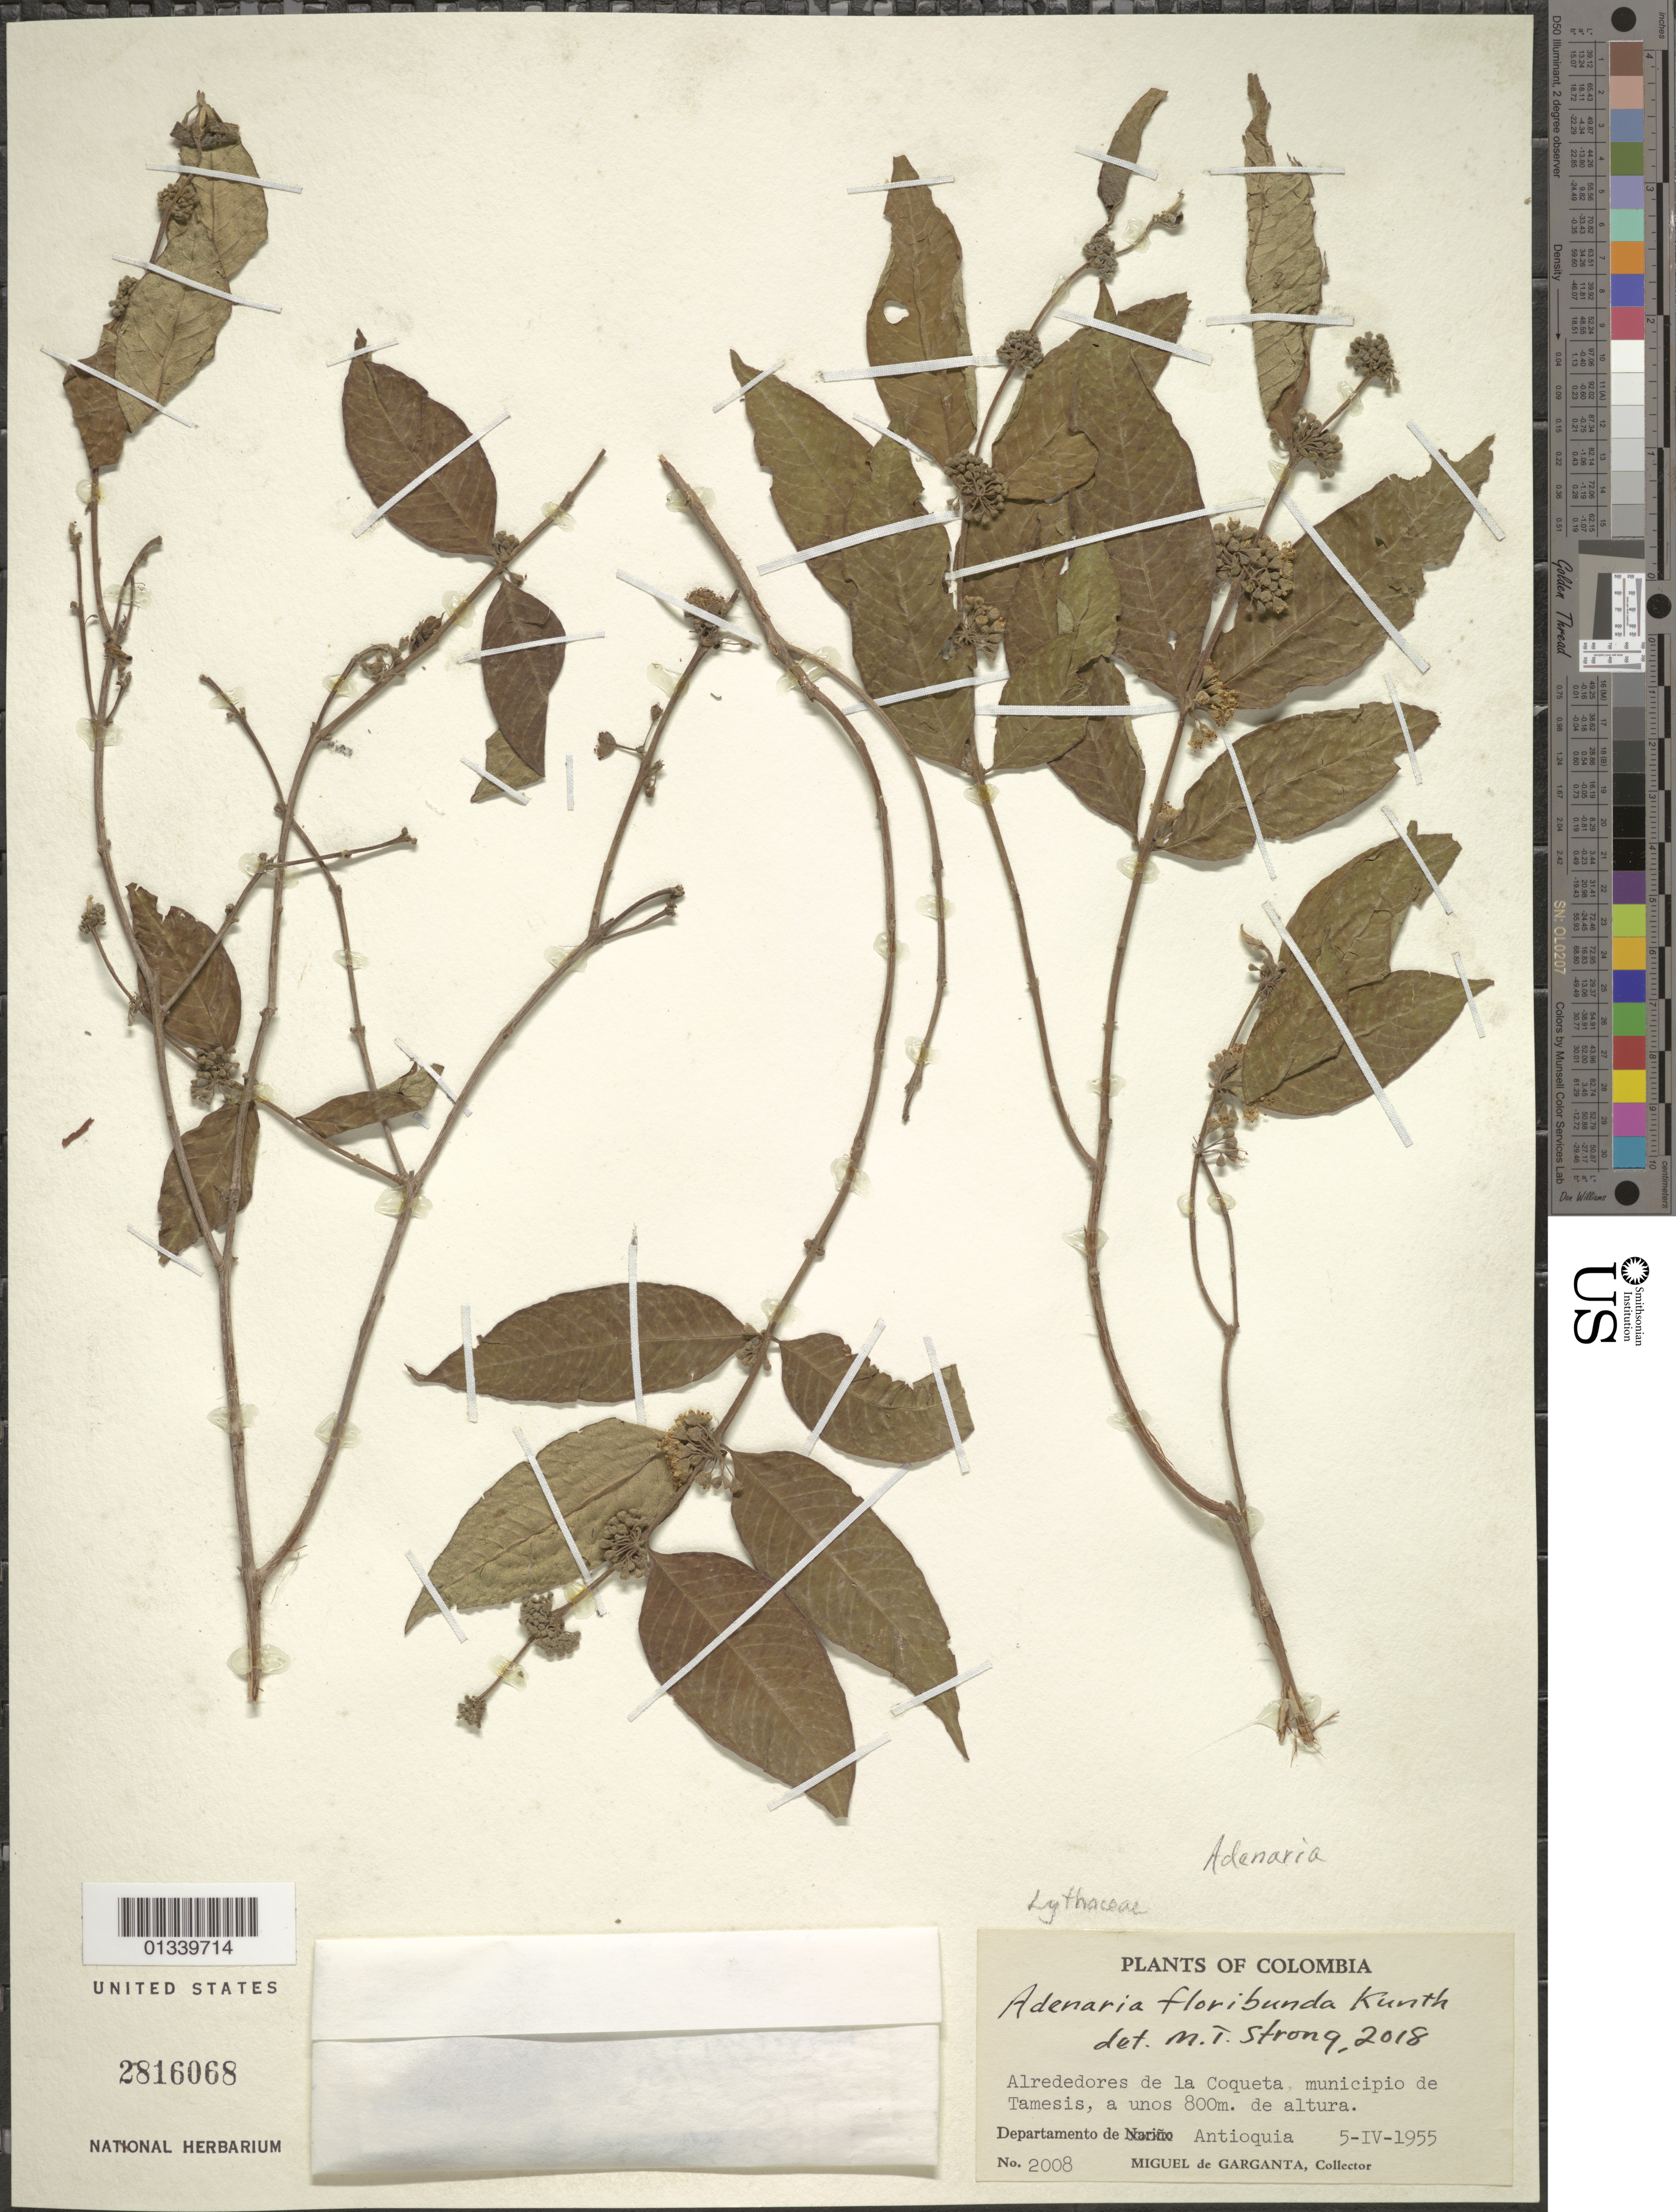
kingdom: Plantae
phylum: Tracheophyta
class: Magnoliopsida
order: Myrtales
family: Lythraceae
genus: Adenaria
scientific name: Adenaria floribunda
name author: Kunth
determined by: Strong, Mark T., (BOT), Smithsonian Institution - National Museum of Natural History (UNITED STATES)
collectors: M. Garganta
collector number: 2008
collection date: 1955-04-05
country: Colombia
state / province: Antioquia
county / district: Tamesis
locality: Alrededores de la Coqueta, municipio de Tamesis.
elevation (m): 800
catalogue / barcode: US 2816068